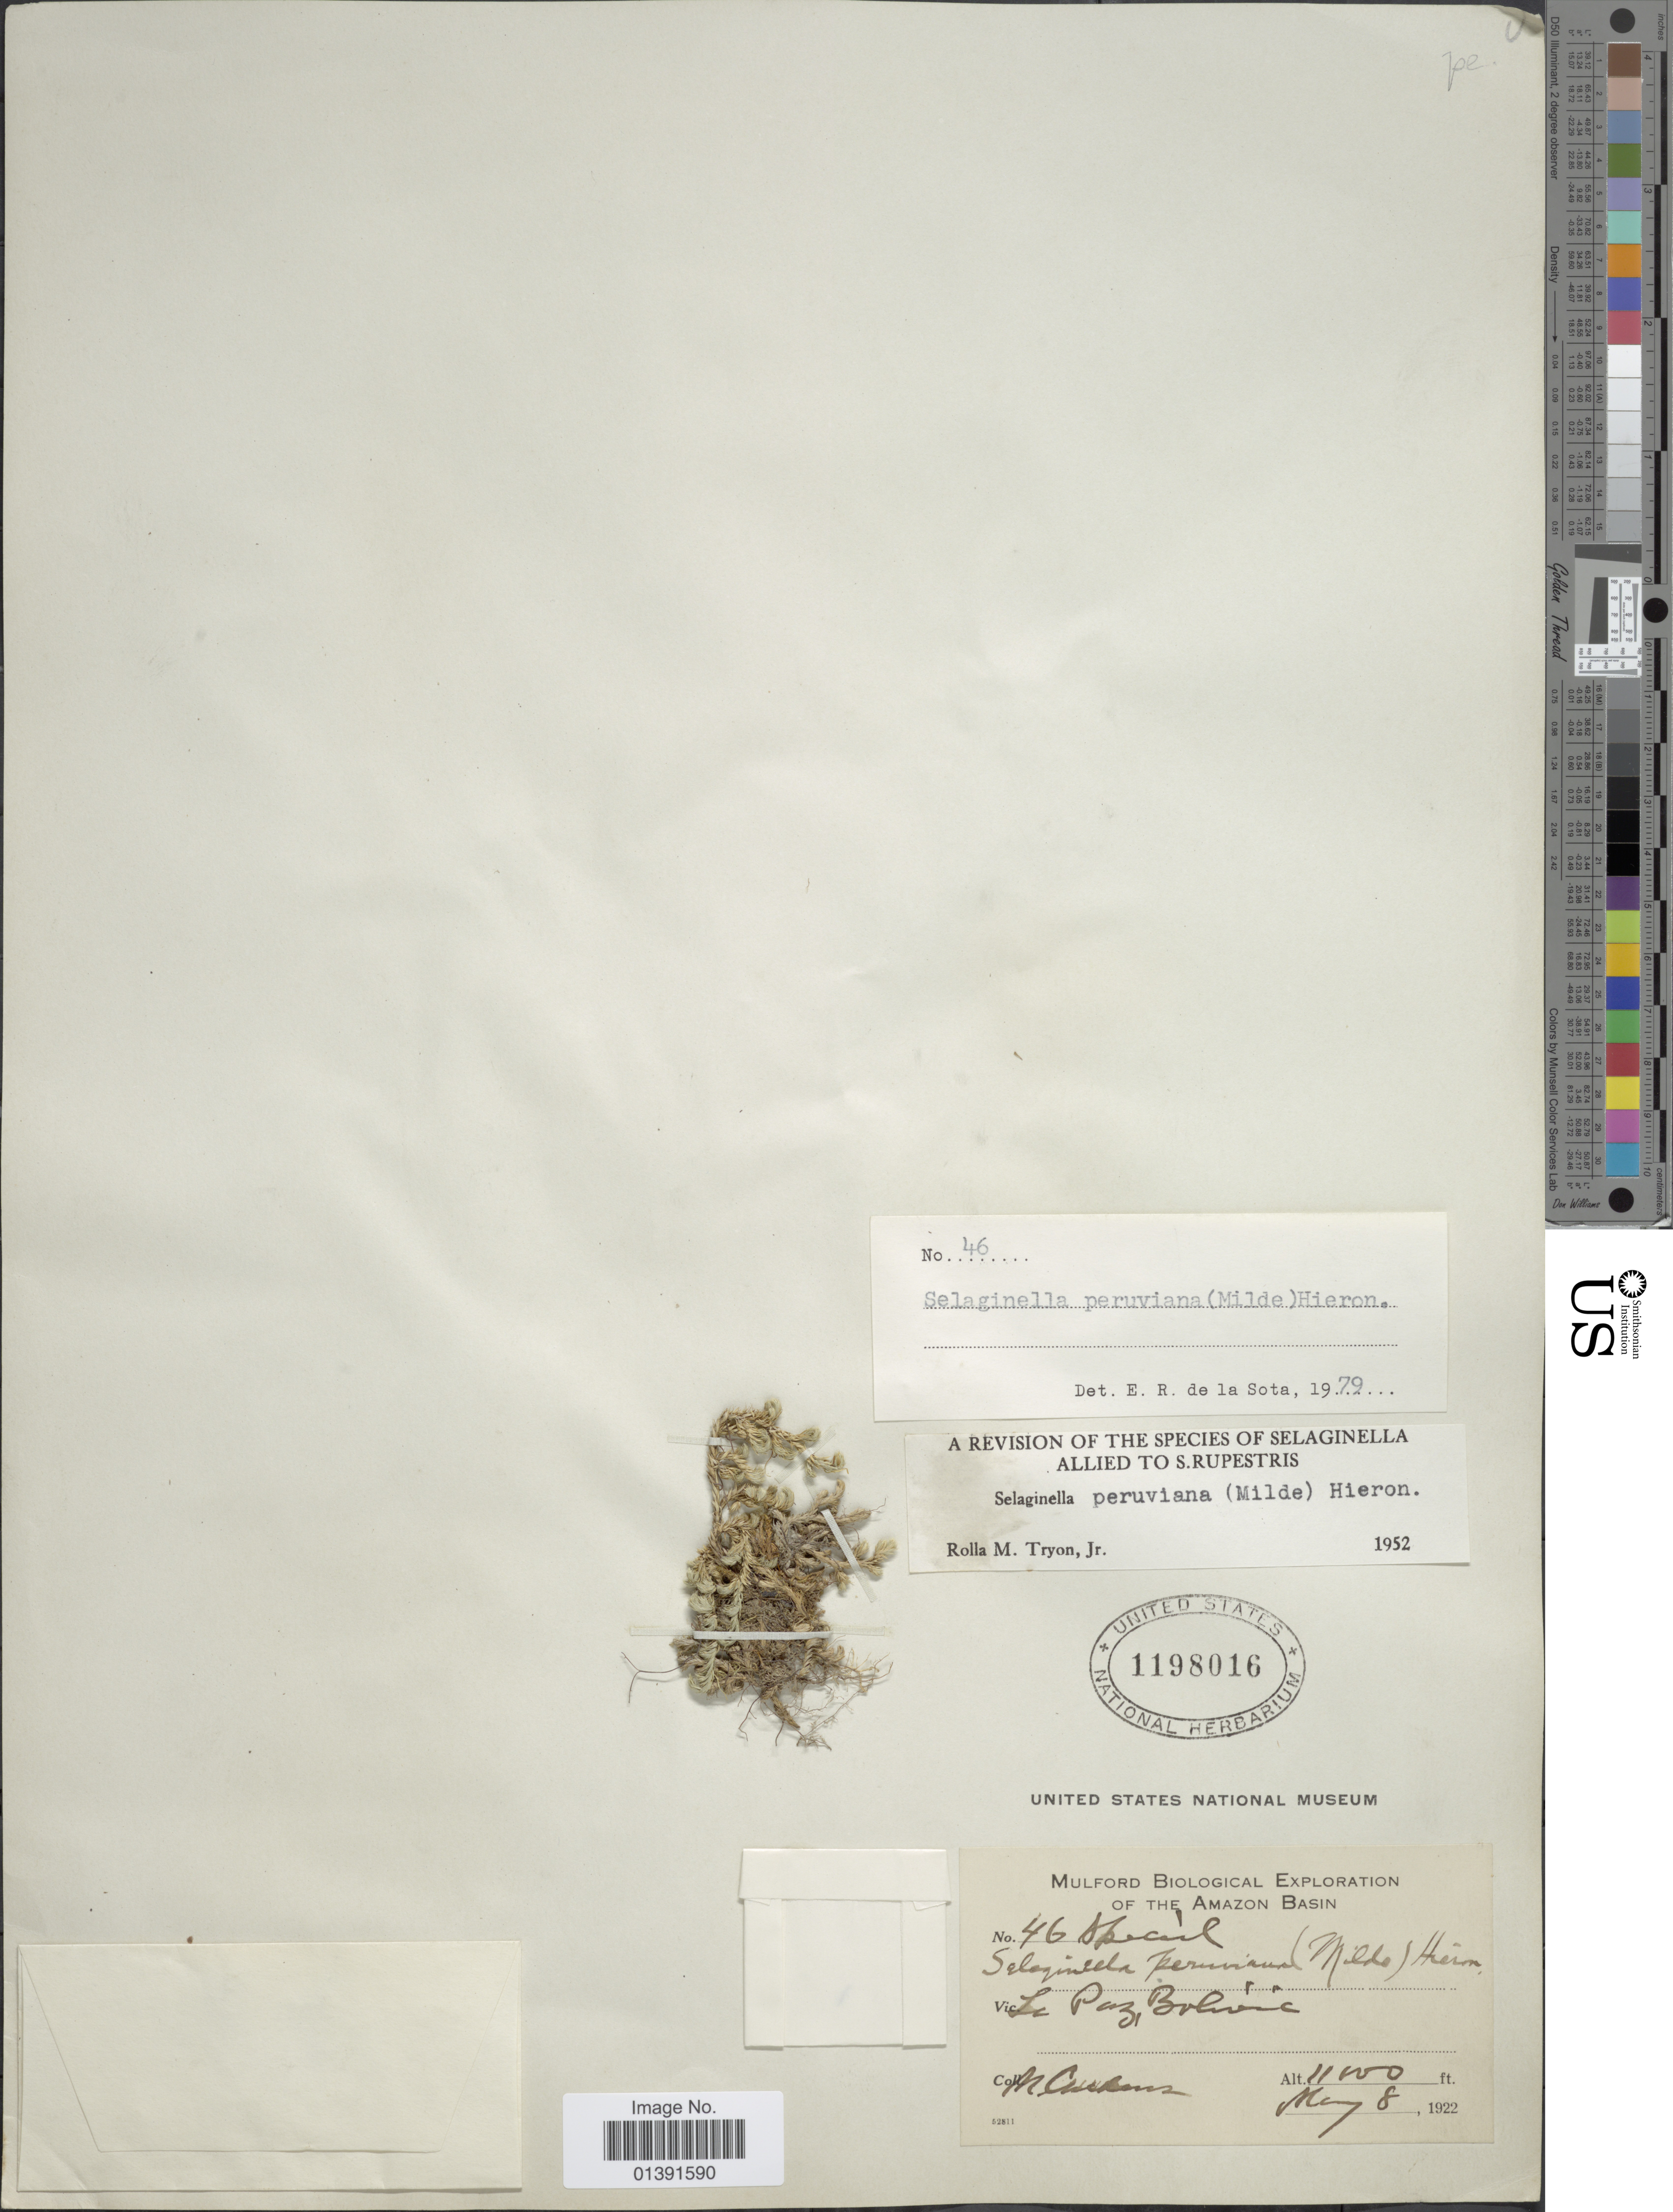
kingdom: Plantae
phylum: Tracheophyta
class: Lycopodiopsida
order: Selaginellales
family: Selaginellaceae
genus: Selaginella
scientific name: Selaginella peruviana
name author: (Milde) Hieron.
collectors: M. Cárdenas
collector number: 46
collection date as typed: May 8, 1922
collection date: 1922-05-08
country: Bolivia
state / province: La Paz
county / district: Murillo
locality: La Paz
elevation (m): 3353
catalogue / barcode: US 1198016